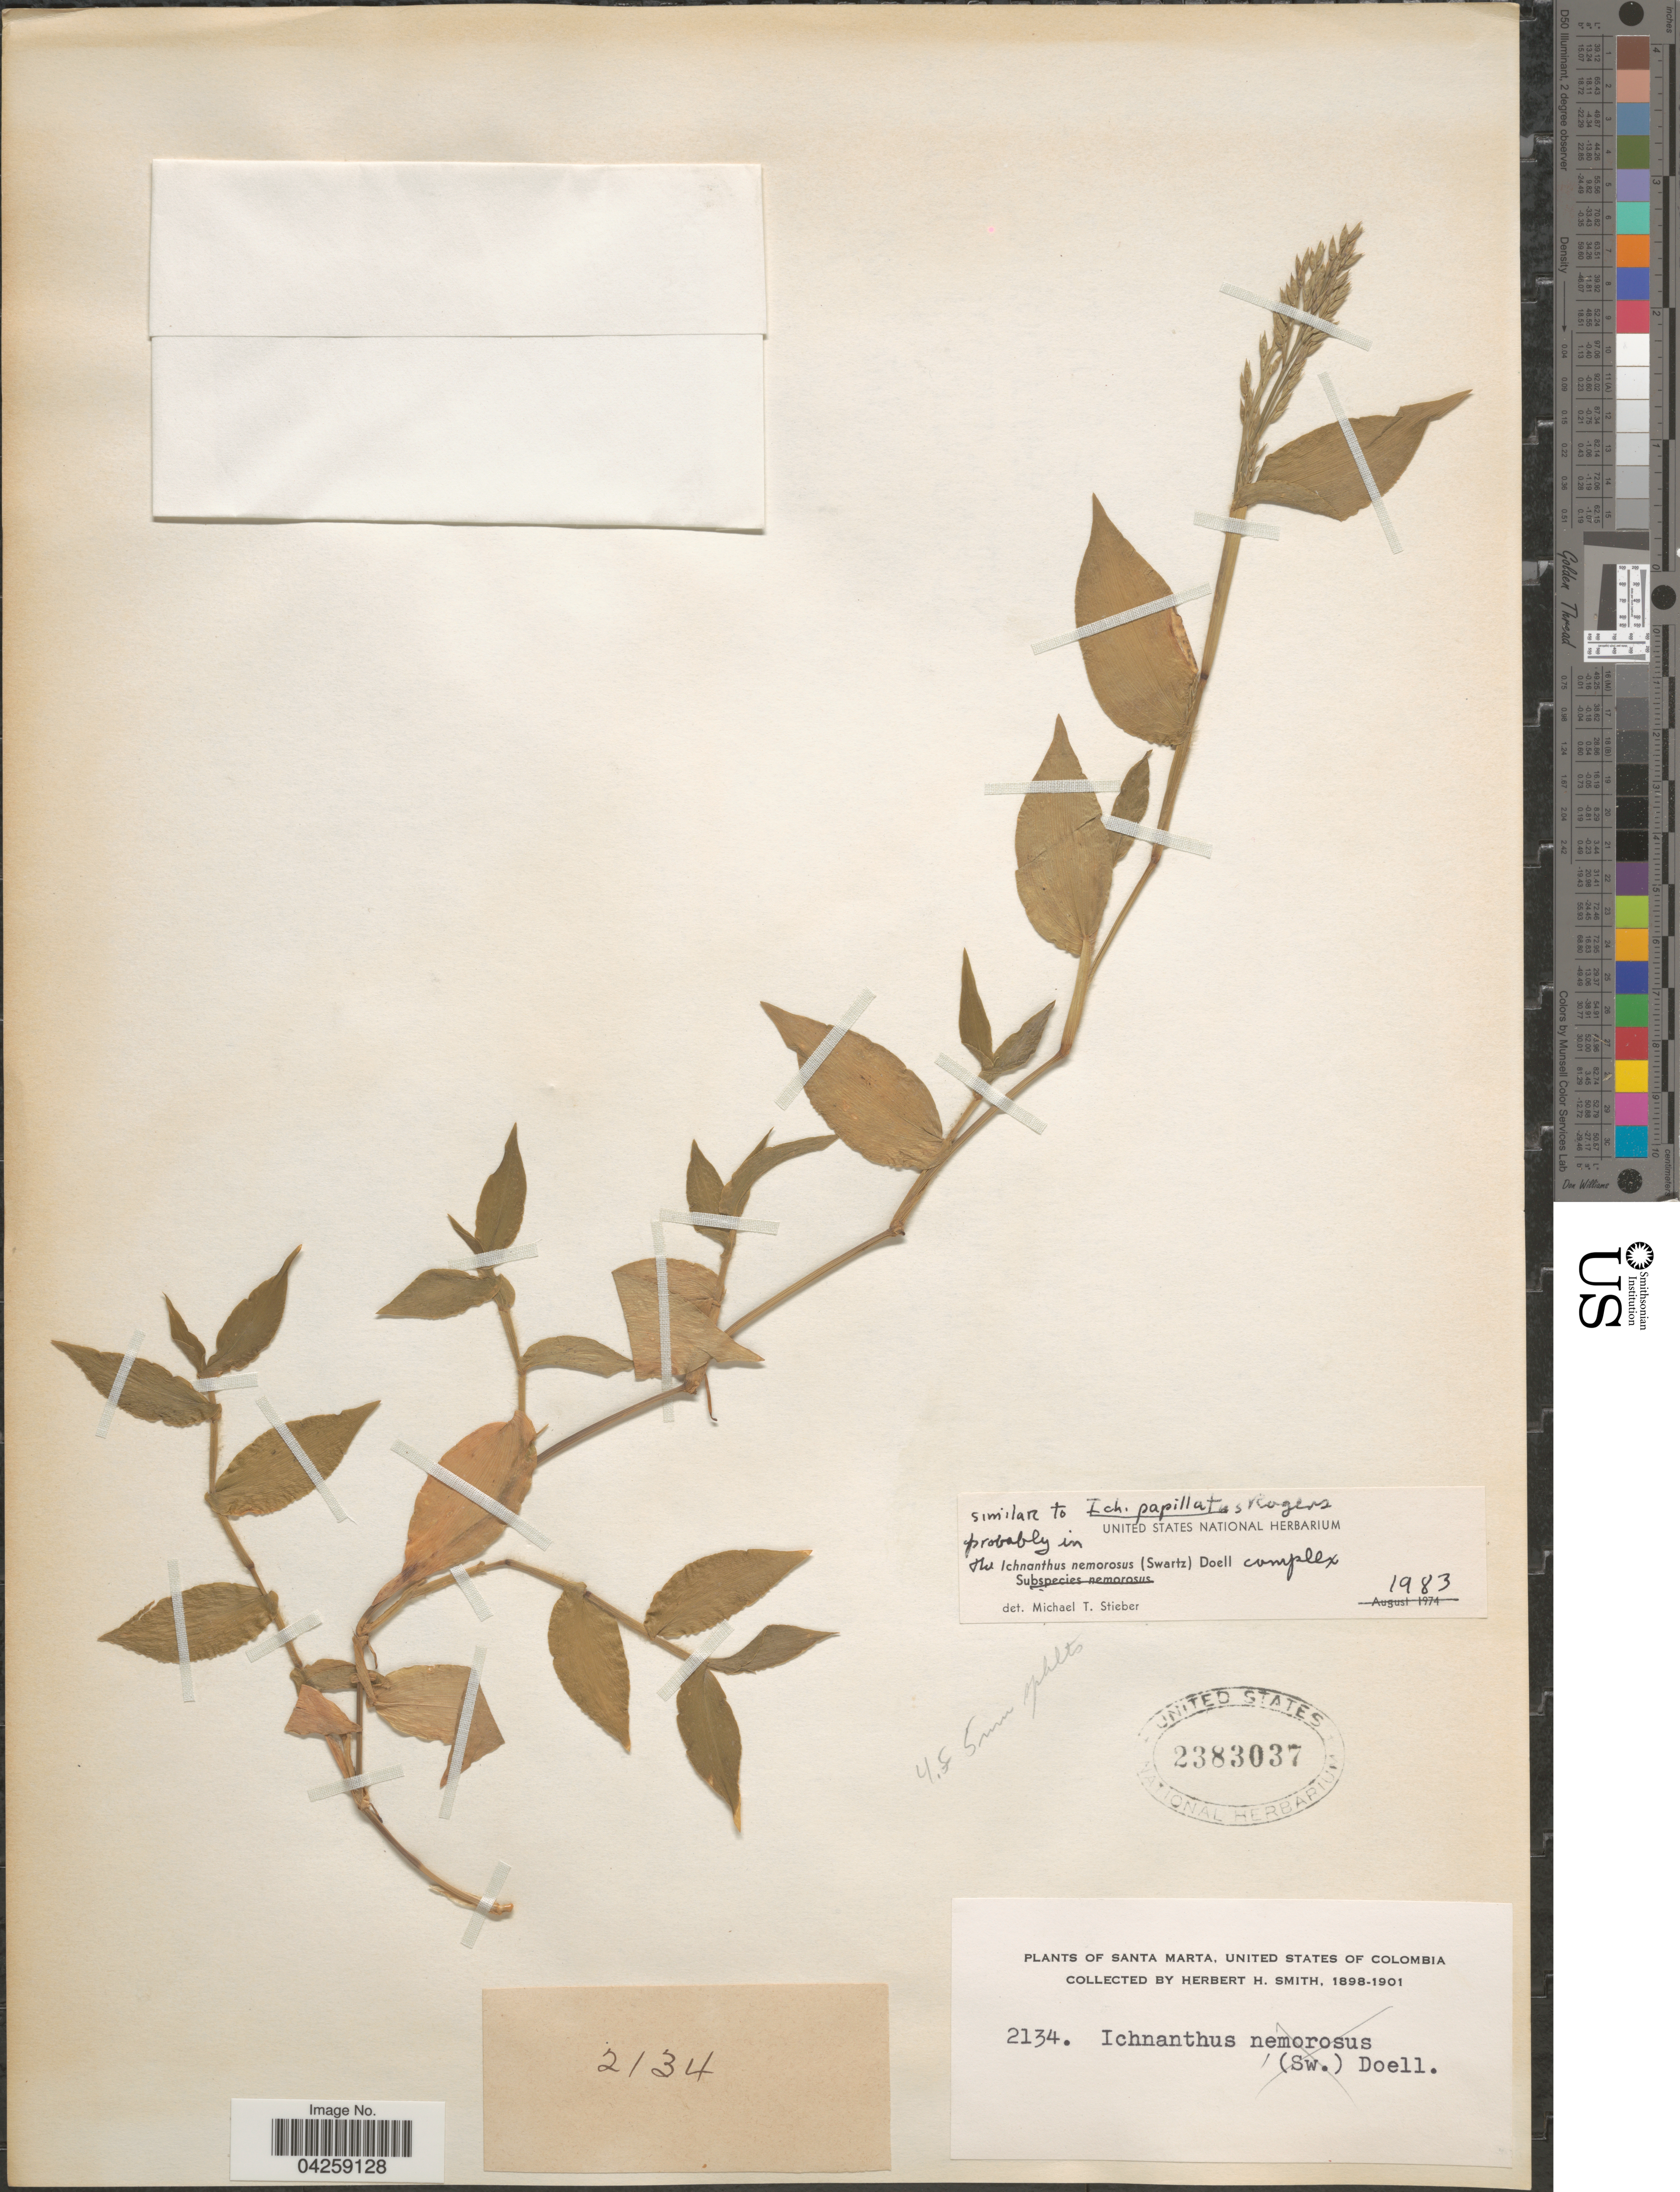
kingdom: Plantae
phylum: Tracheophyta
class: Liliopsida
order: Poales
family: Poaceae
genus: Ichnanthus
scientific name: Ichnanthus nemorosus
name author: (Sw.) Döll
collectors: Herbert H. Smith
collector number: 2134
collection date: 1898/1901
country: Colombia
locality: Santa Marta, United States of Colombia.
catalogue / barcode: US 2383037